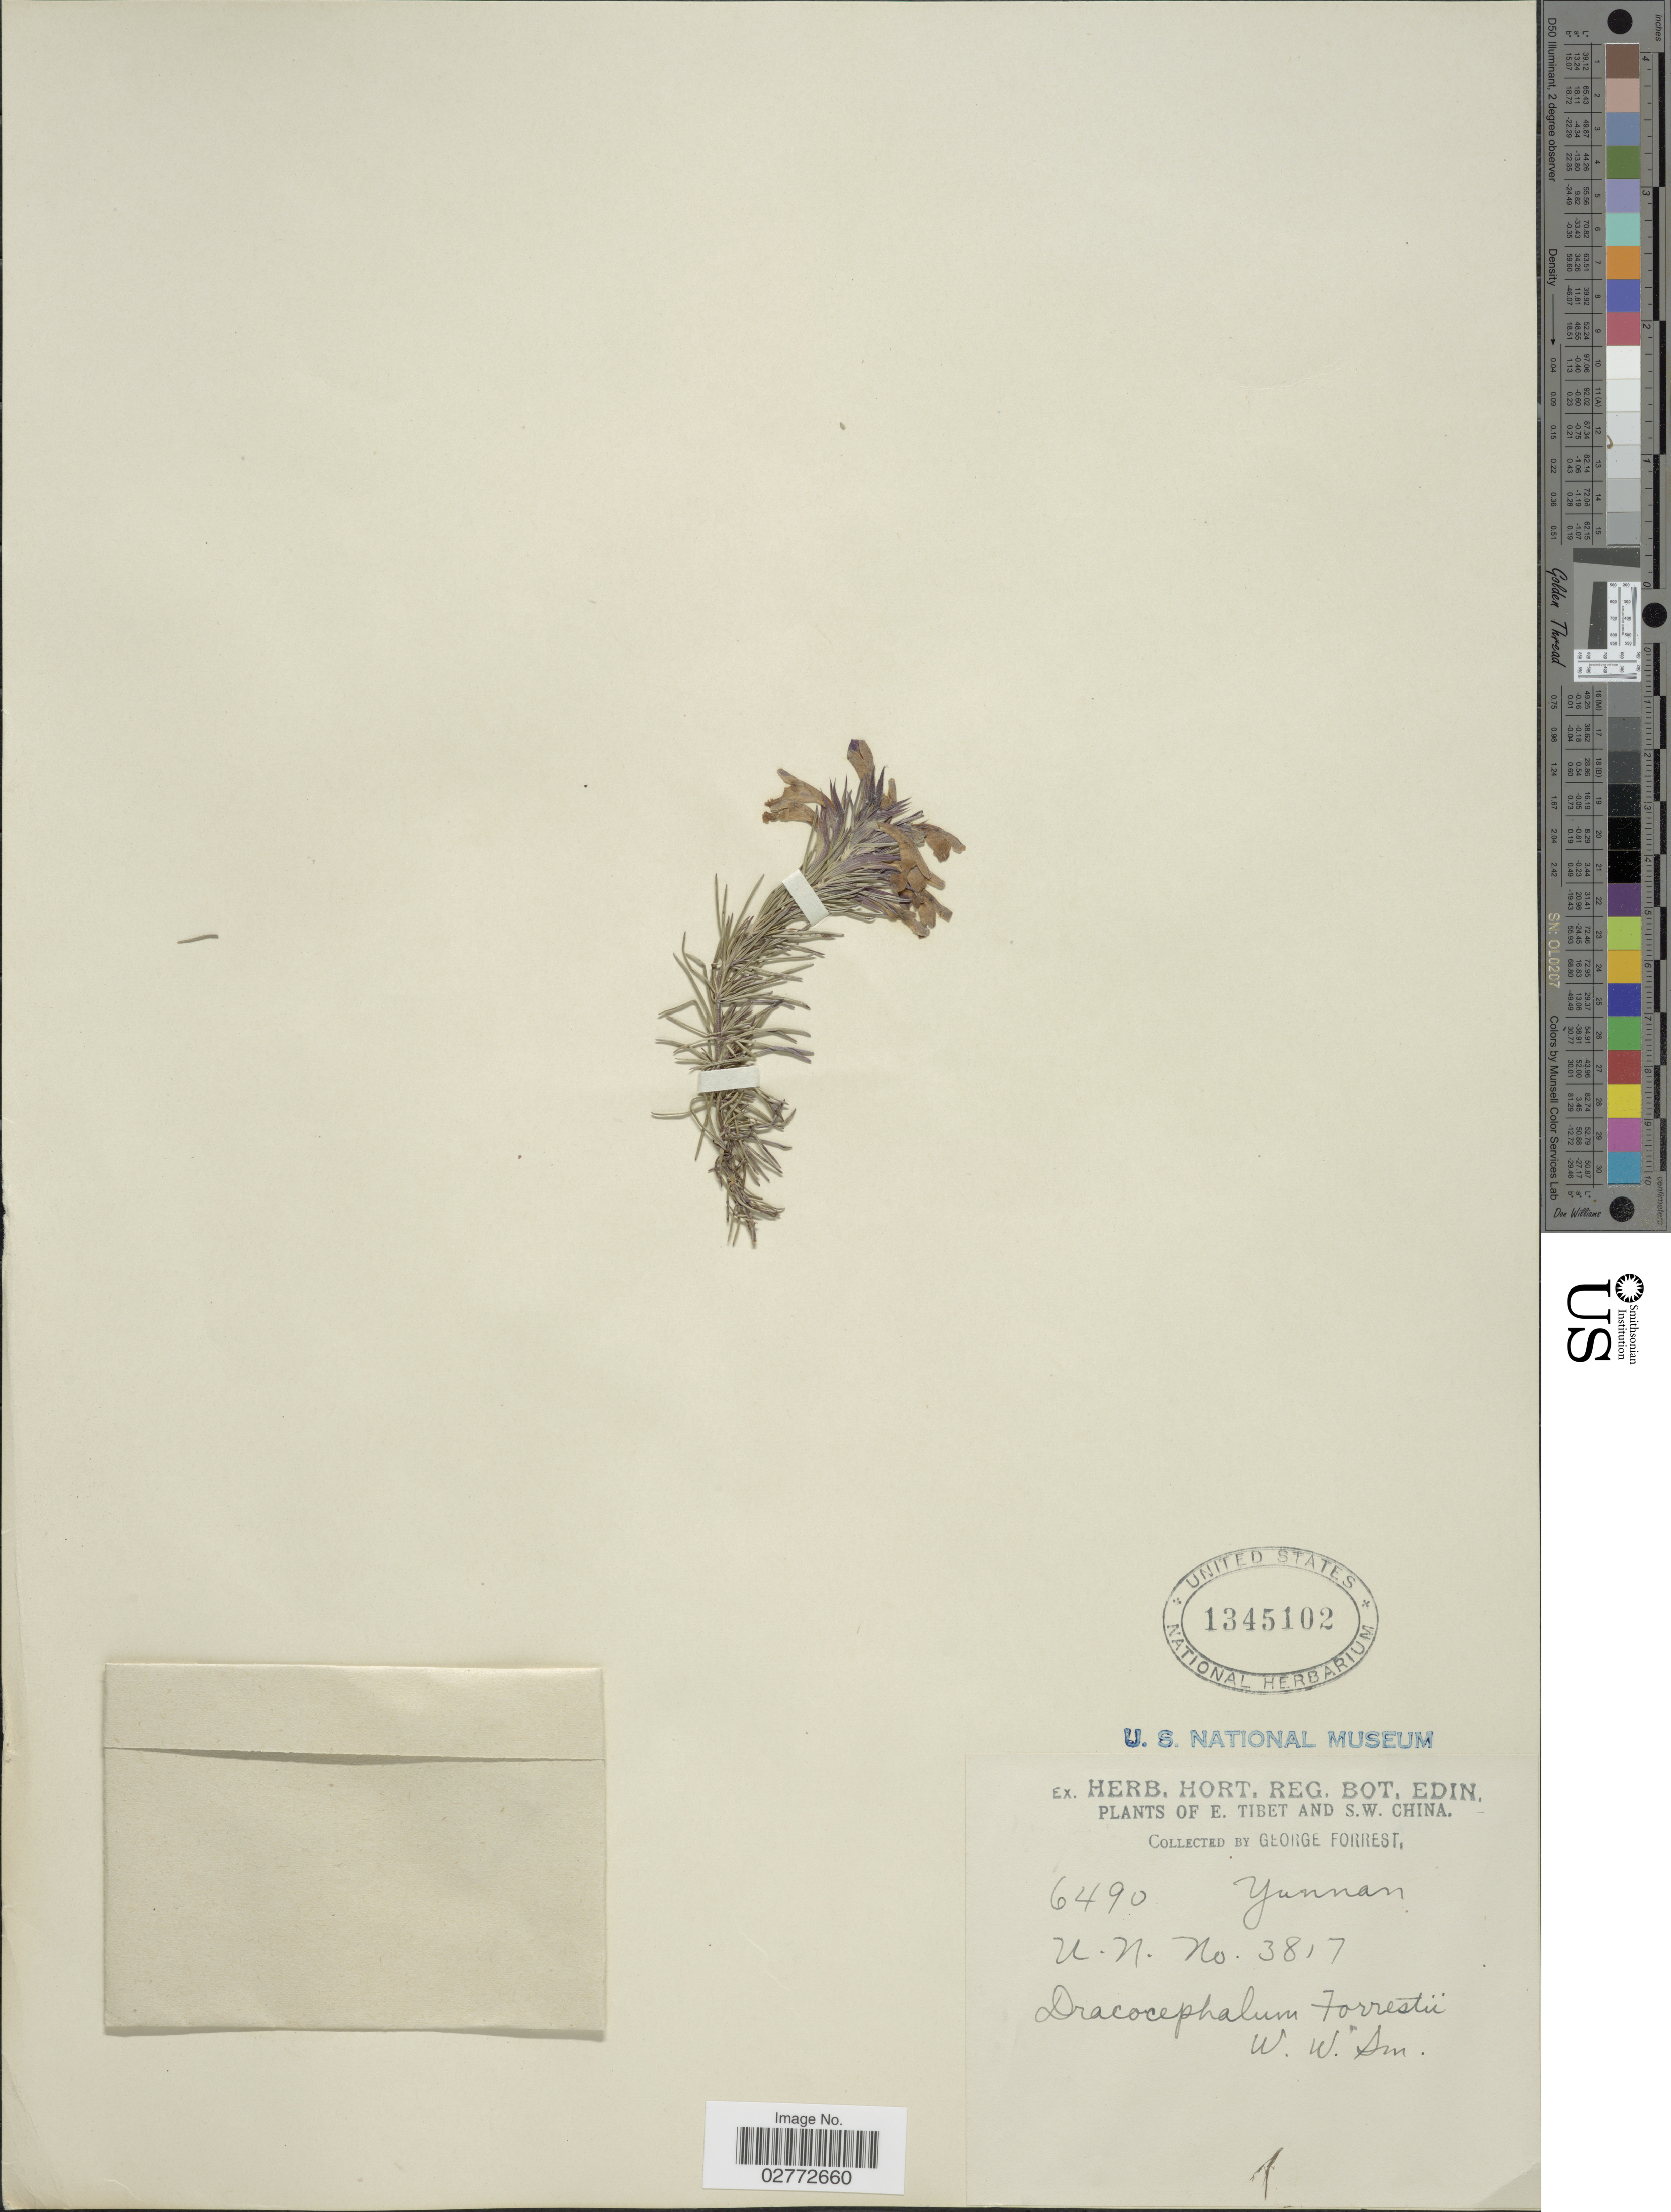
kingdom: Plantae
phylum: Tracheophyta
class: Magnoliopsida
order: Lamiales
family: Lamiaceae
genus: Dracocephalum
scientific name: Dracocephalum forrestii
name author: W.W. Sm.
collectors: G. Forrest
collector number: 6490/3817?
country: China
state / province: Yunnan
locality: E. Tibet and S.W. China.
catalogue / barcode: US 1345102